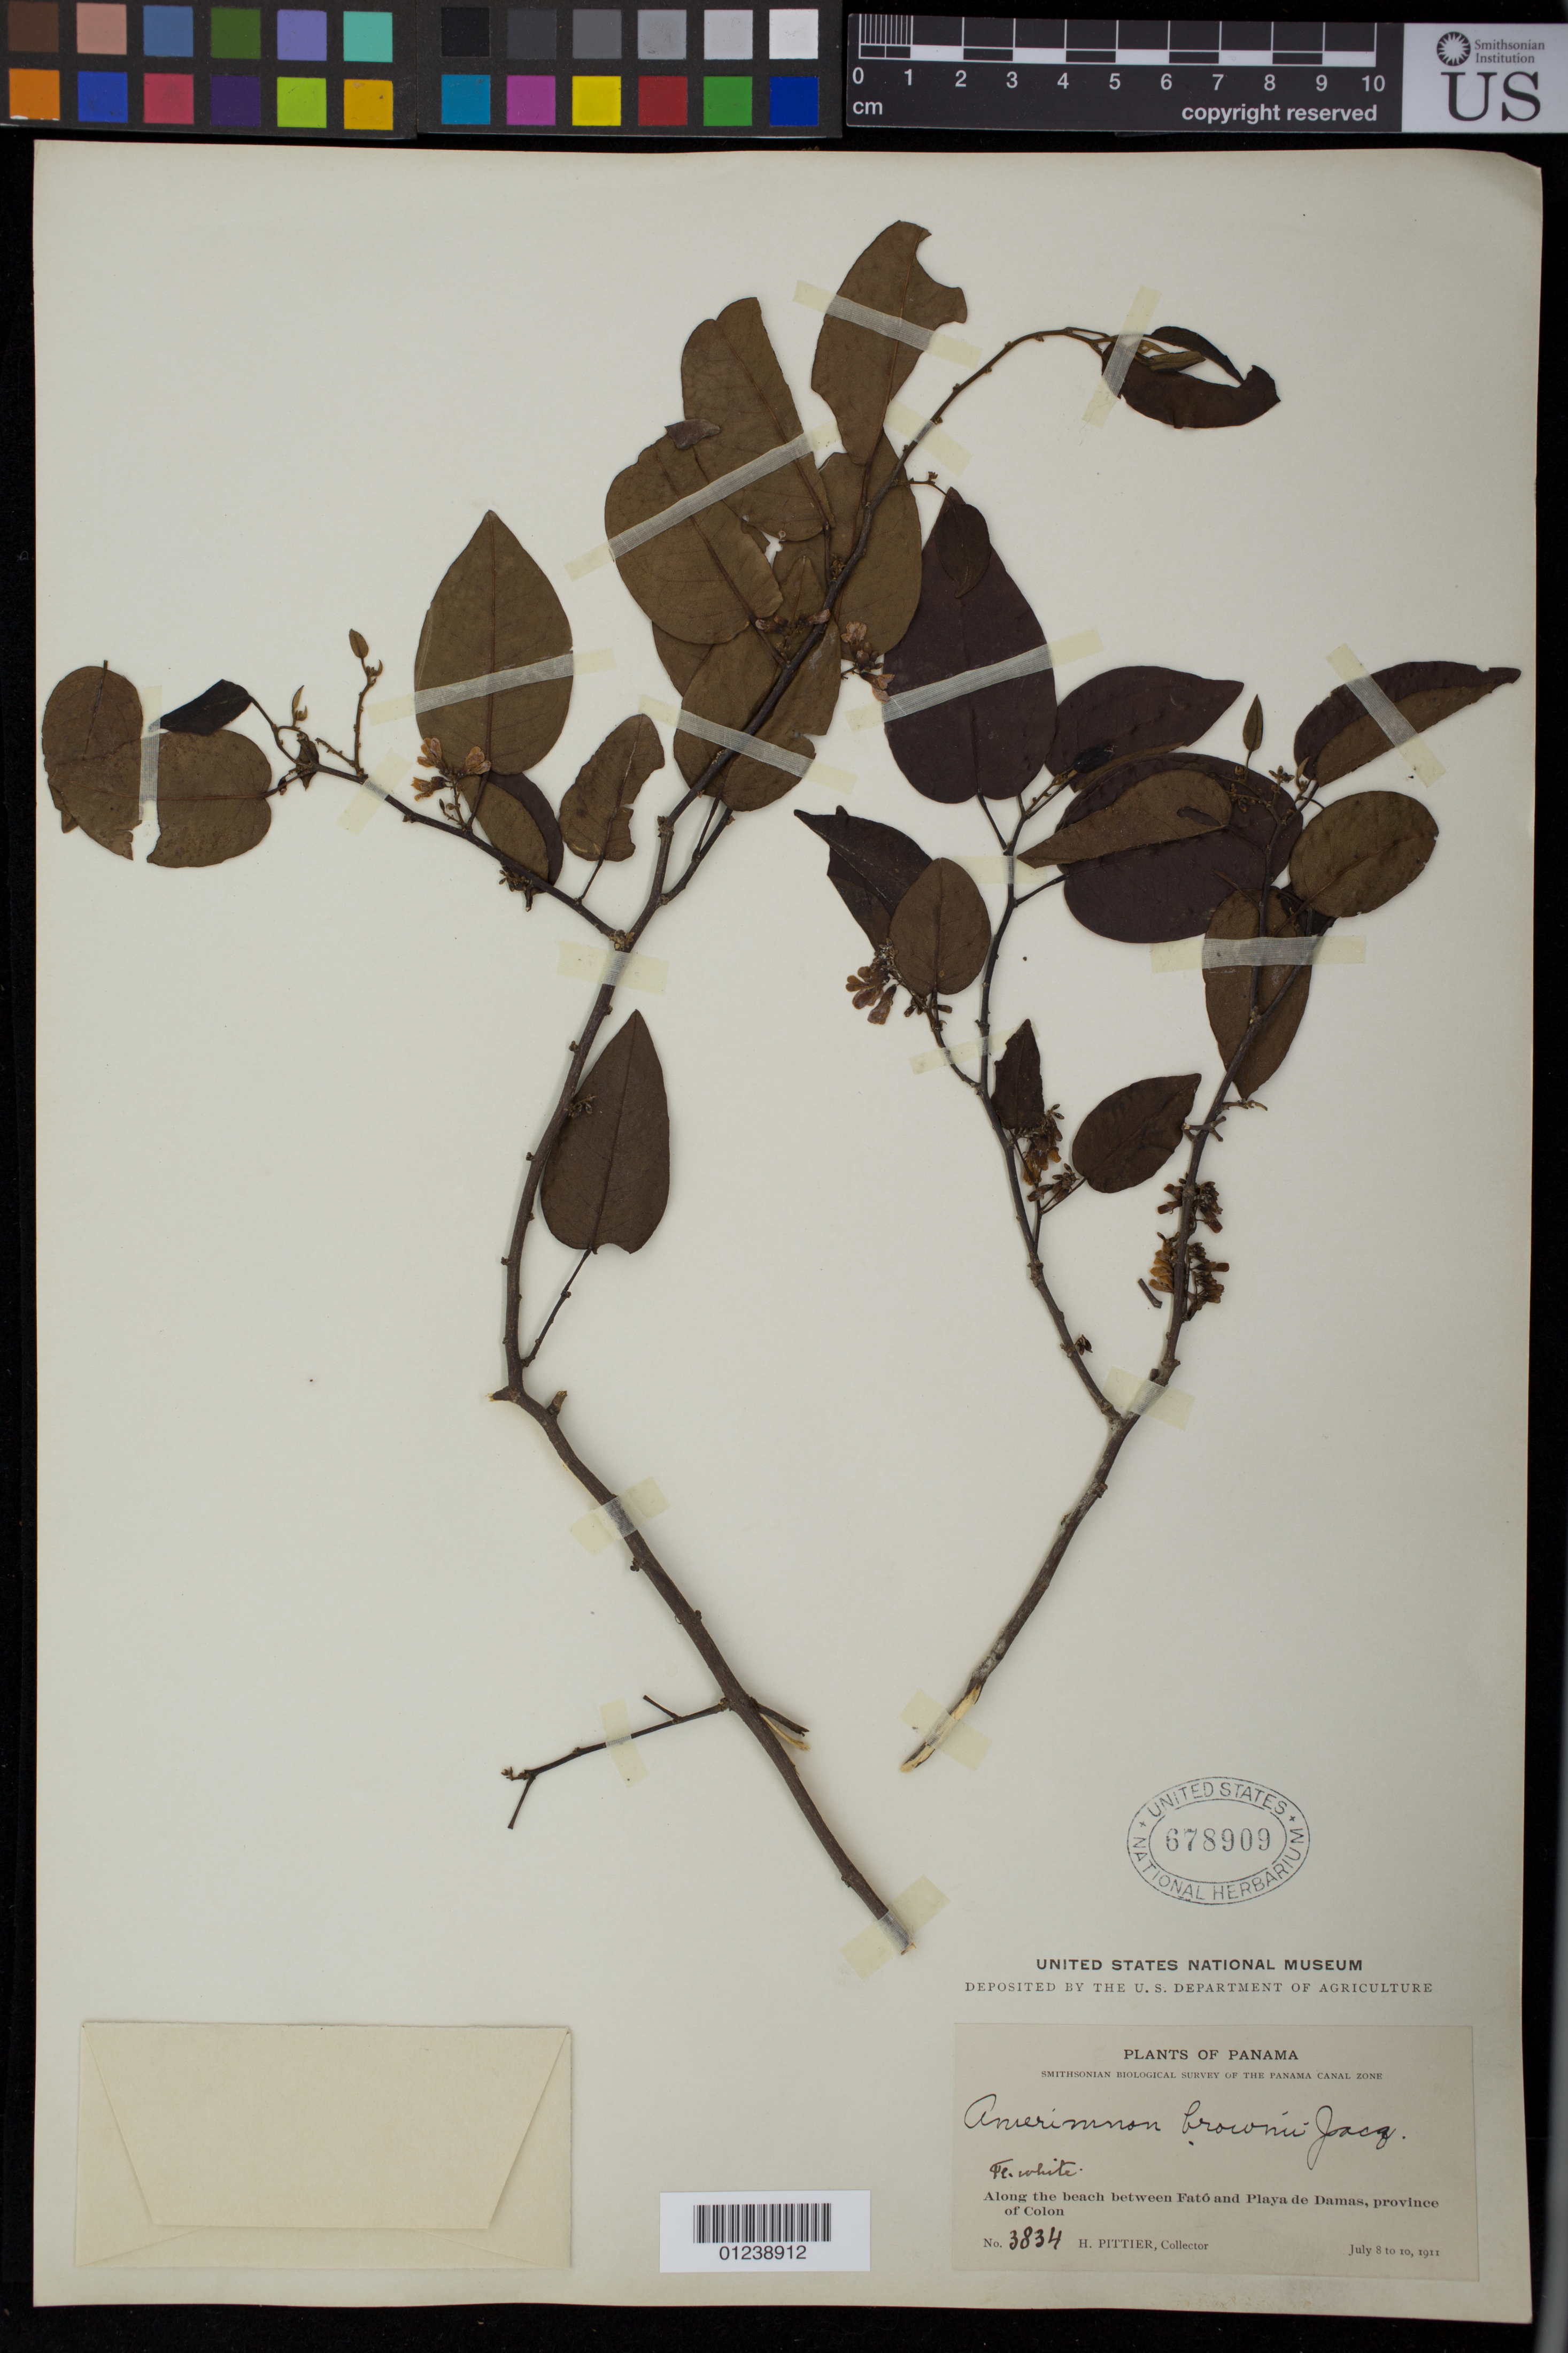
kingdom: Plantae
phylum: Tracheophyta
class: Magnoliopsida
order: Fabales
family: Fabaceae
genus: Dalbergia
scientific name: Dalbergia brownei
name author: (Jacq.) Schinz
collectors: H. F. Pittier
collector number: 3834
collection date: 1911-07-08/1911-07-10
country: Panama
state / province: Colón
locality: Along the beach between Fato and Playa de Damas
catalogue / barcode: US 678909